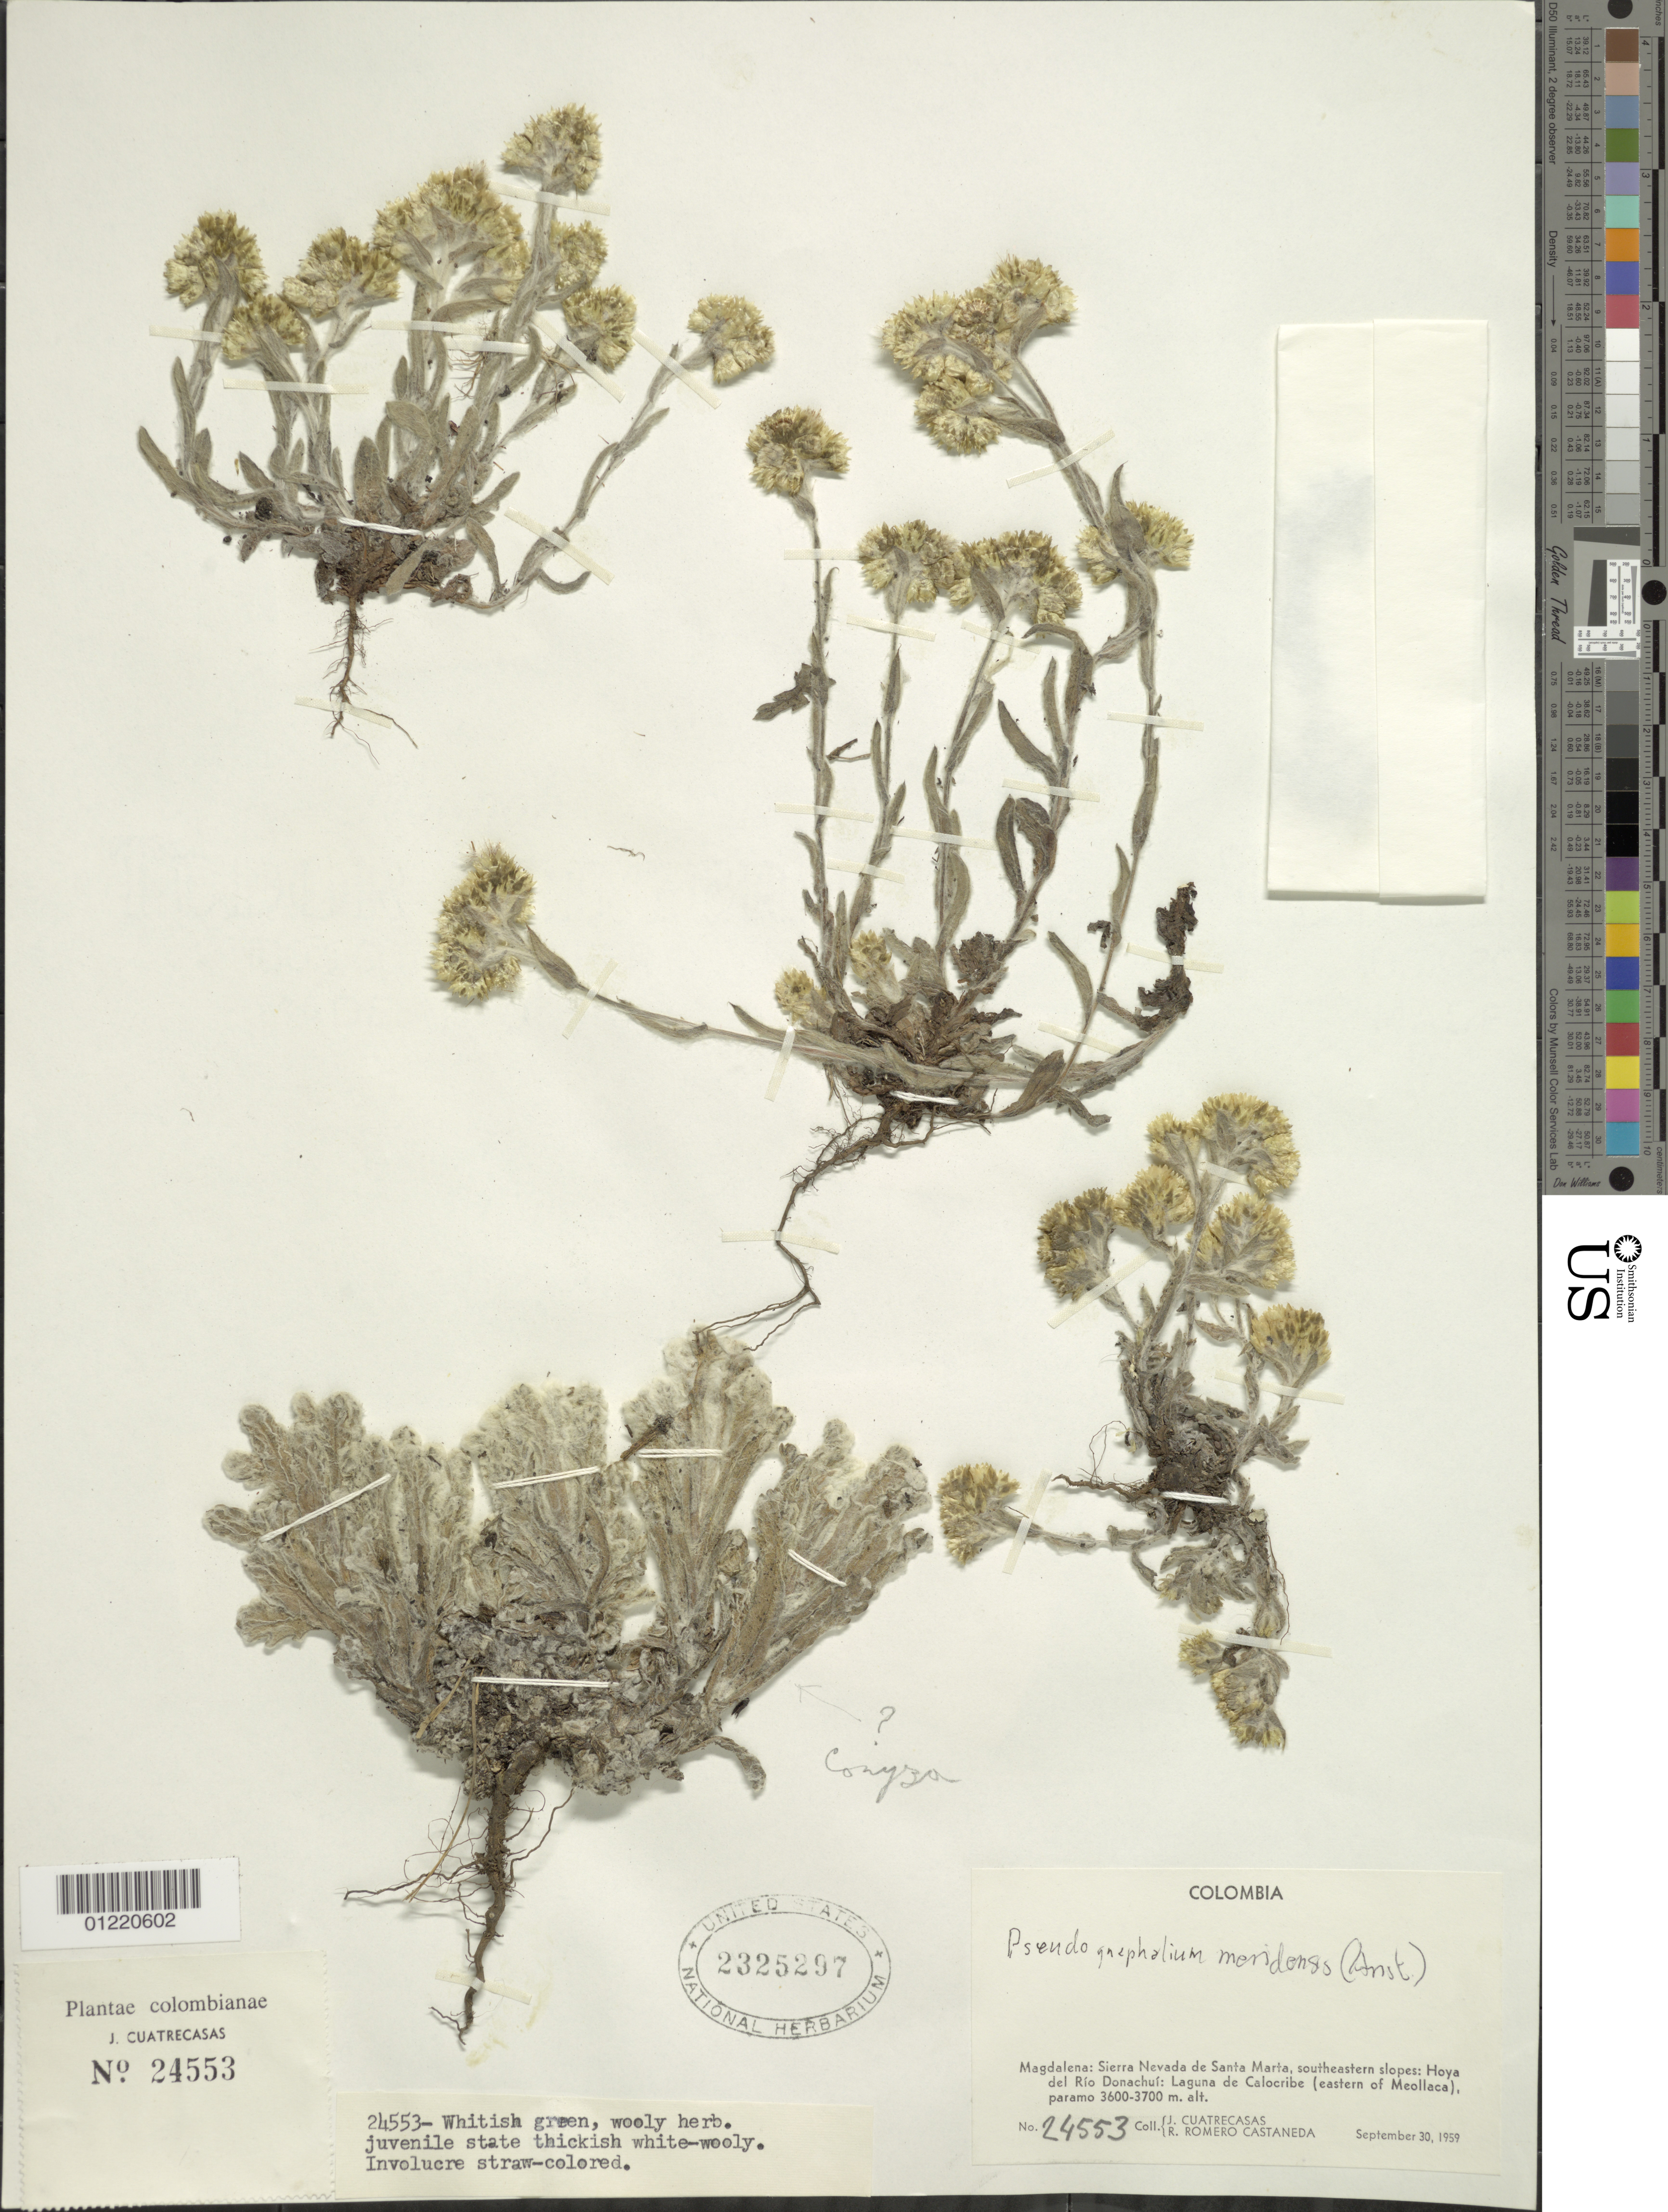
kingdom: Plantae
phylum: Tracheophyta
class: Magnoliopsida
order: Asterales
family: Asteraceae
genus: Pseudognaphalium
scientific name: Pseudognaphalium meridensis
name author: (Aristeg.)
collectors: J. Cuatrecasas & R. Romero Castañeda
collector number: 24553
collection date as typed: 30 Sep 1959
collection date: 1959-09-30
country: Colombia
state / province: Magdalena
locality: Sierra Nevada de Santa Marta, SE slopes: Hoya del Río Donachuí: Laguna de Calocribe (E of Meollaca).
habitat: Paramo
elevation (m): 3600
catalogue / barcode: US 2325297